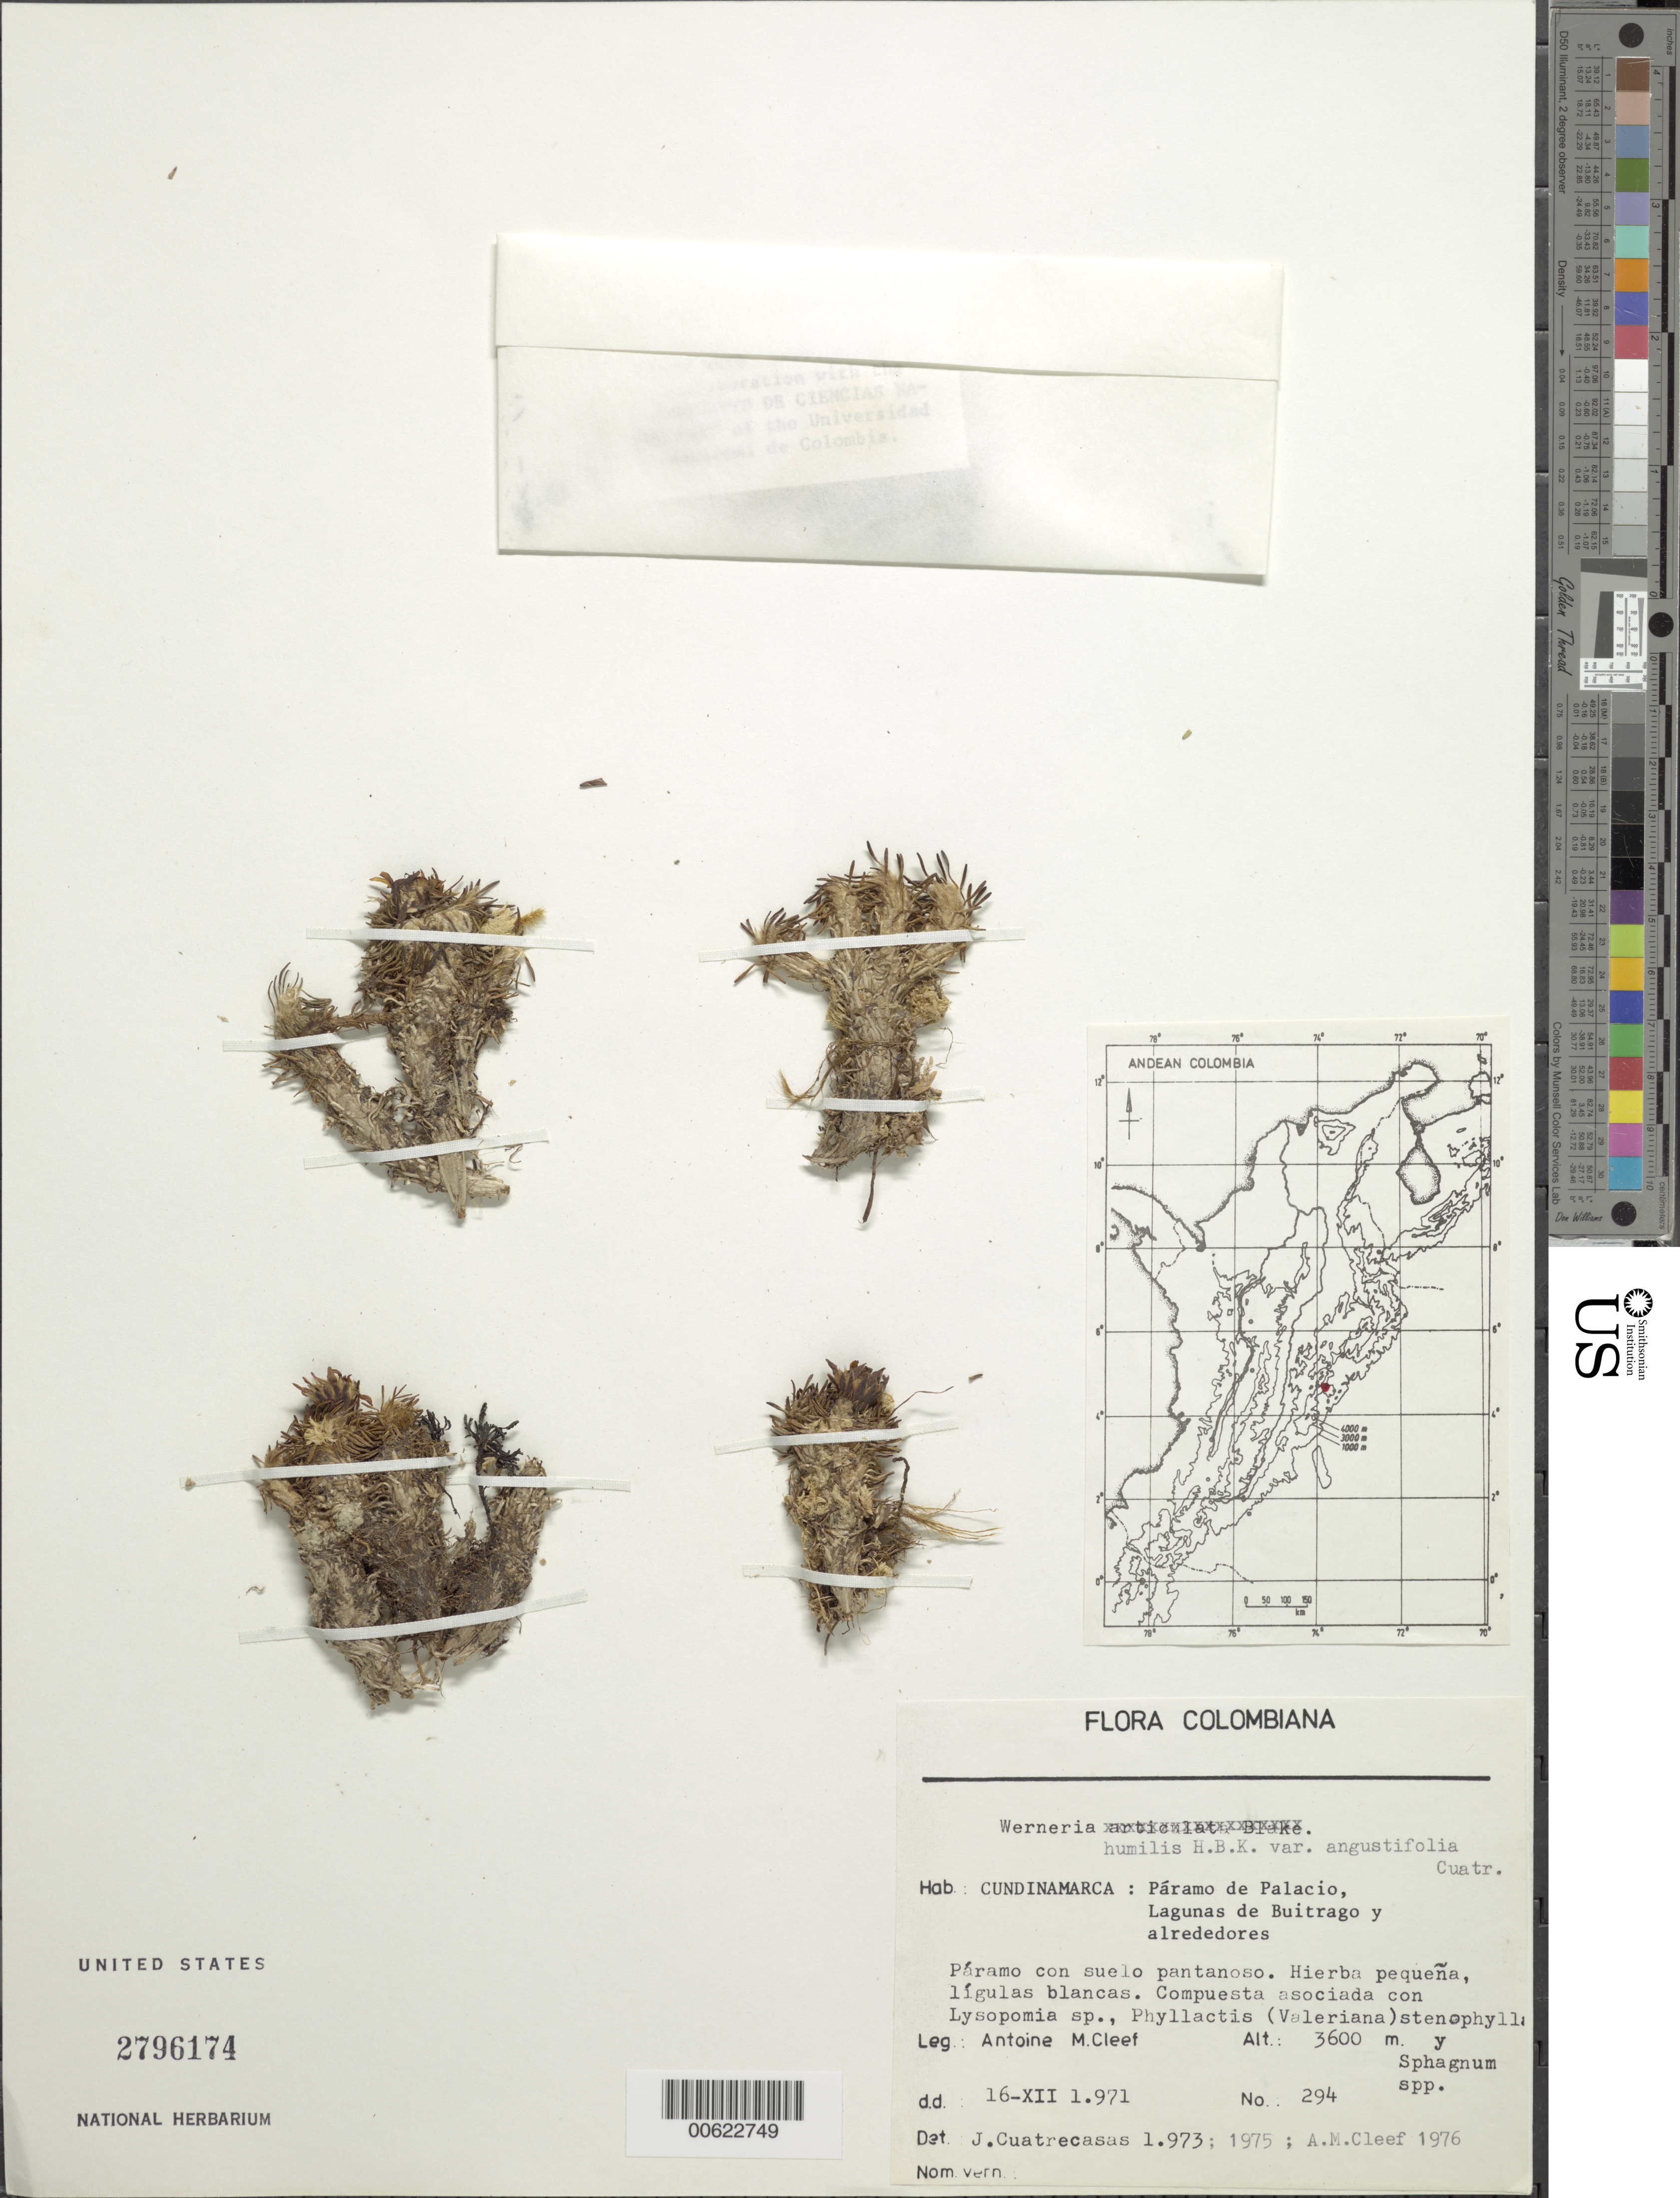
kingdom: Plantae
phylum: Tracheophyta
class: Magnoliopsida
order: Asterales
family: Asteraceae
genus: Xenophyllum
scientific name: Xenophyllum humile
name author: (Kunth) V.A. Funk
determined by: Funk, Vicki A., (BOT), Smithsonian Institution - National Museum of Natural History (UNITED STATES)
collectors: J. Cuatrecasas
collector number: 294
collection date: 1971-12-16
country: Colombia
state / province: Cundinamarca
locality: Paramo de Palacio, Lagunas de Buitrago y alrededores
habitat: Paramo con suelo pantanoso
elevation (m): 3600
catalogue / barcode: US 2796174